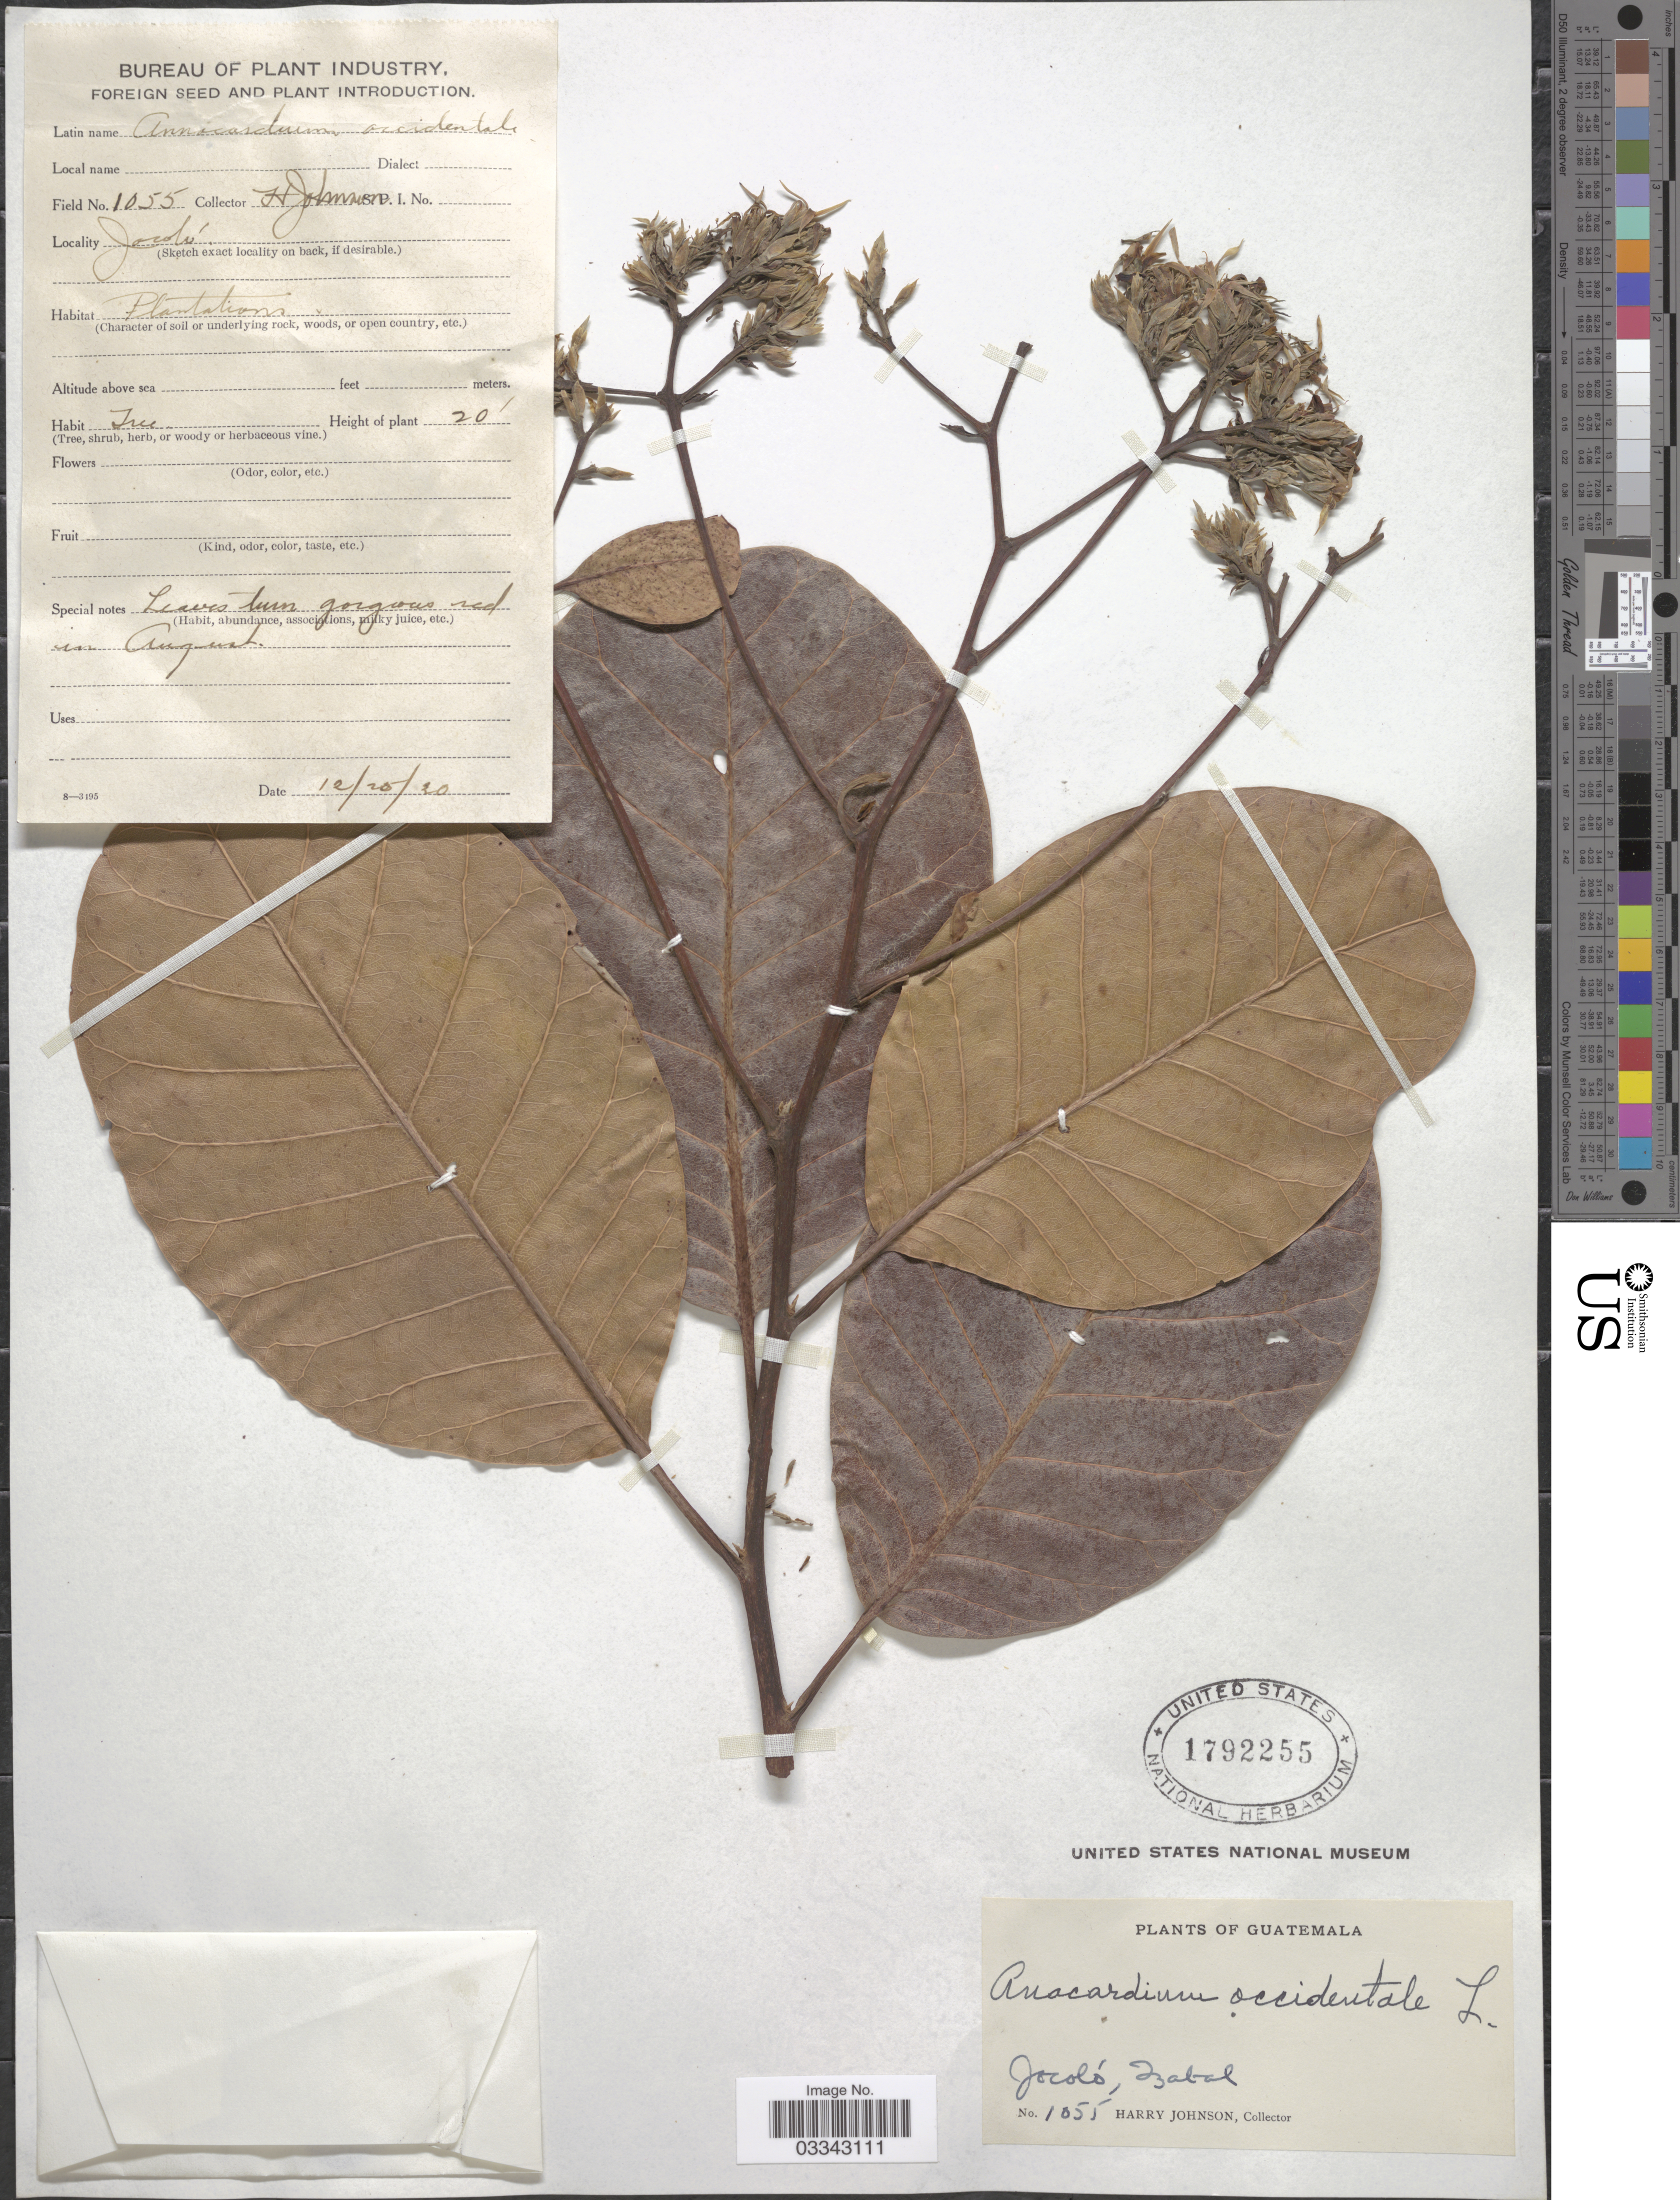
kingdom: Plantae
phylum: Tracheophyta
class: Magnoliopsida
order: Sapindales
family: Anacardiaceae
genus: Anacardium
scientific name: Anacardium occidentale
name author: L.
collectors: H. Johnson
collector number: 1055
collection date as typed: Transcribed d/m/y: 25/12/20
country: Guatemala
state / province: Izabal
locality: Jocoló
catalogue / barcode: US 1792255